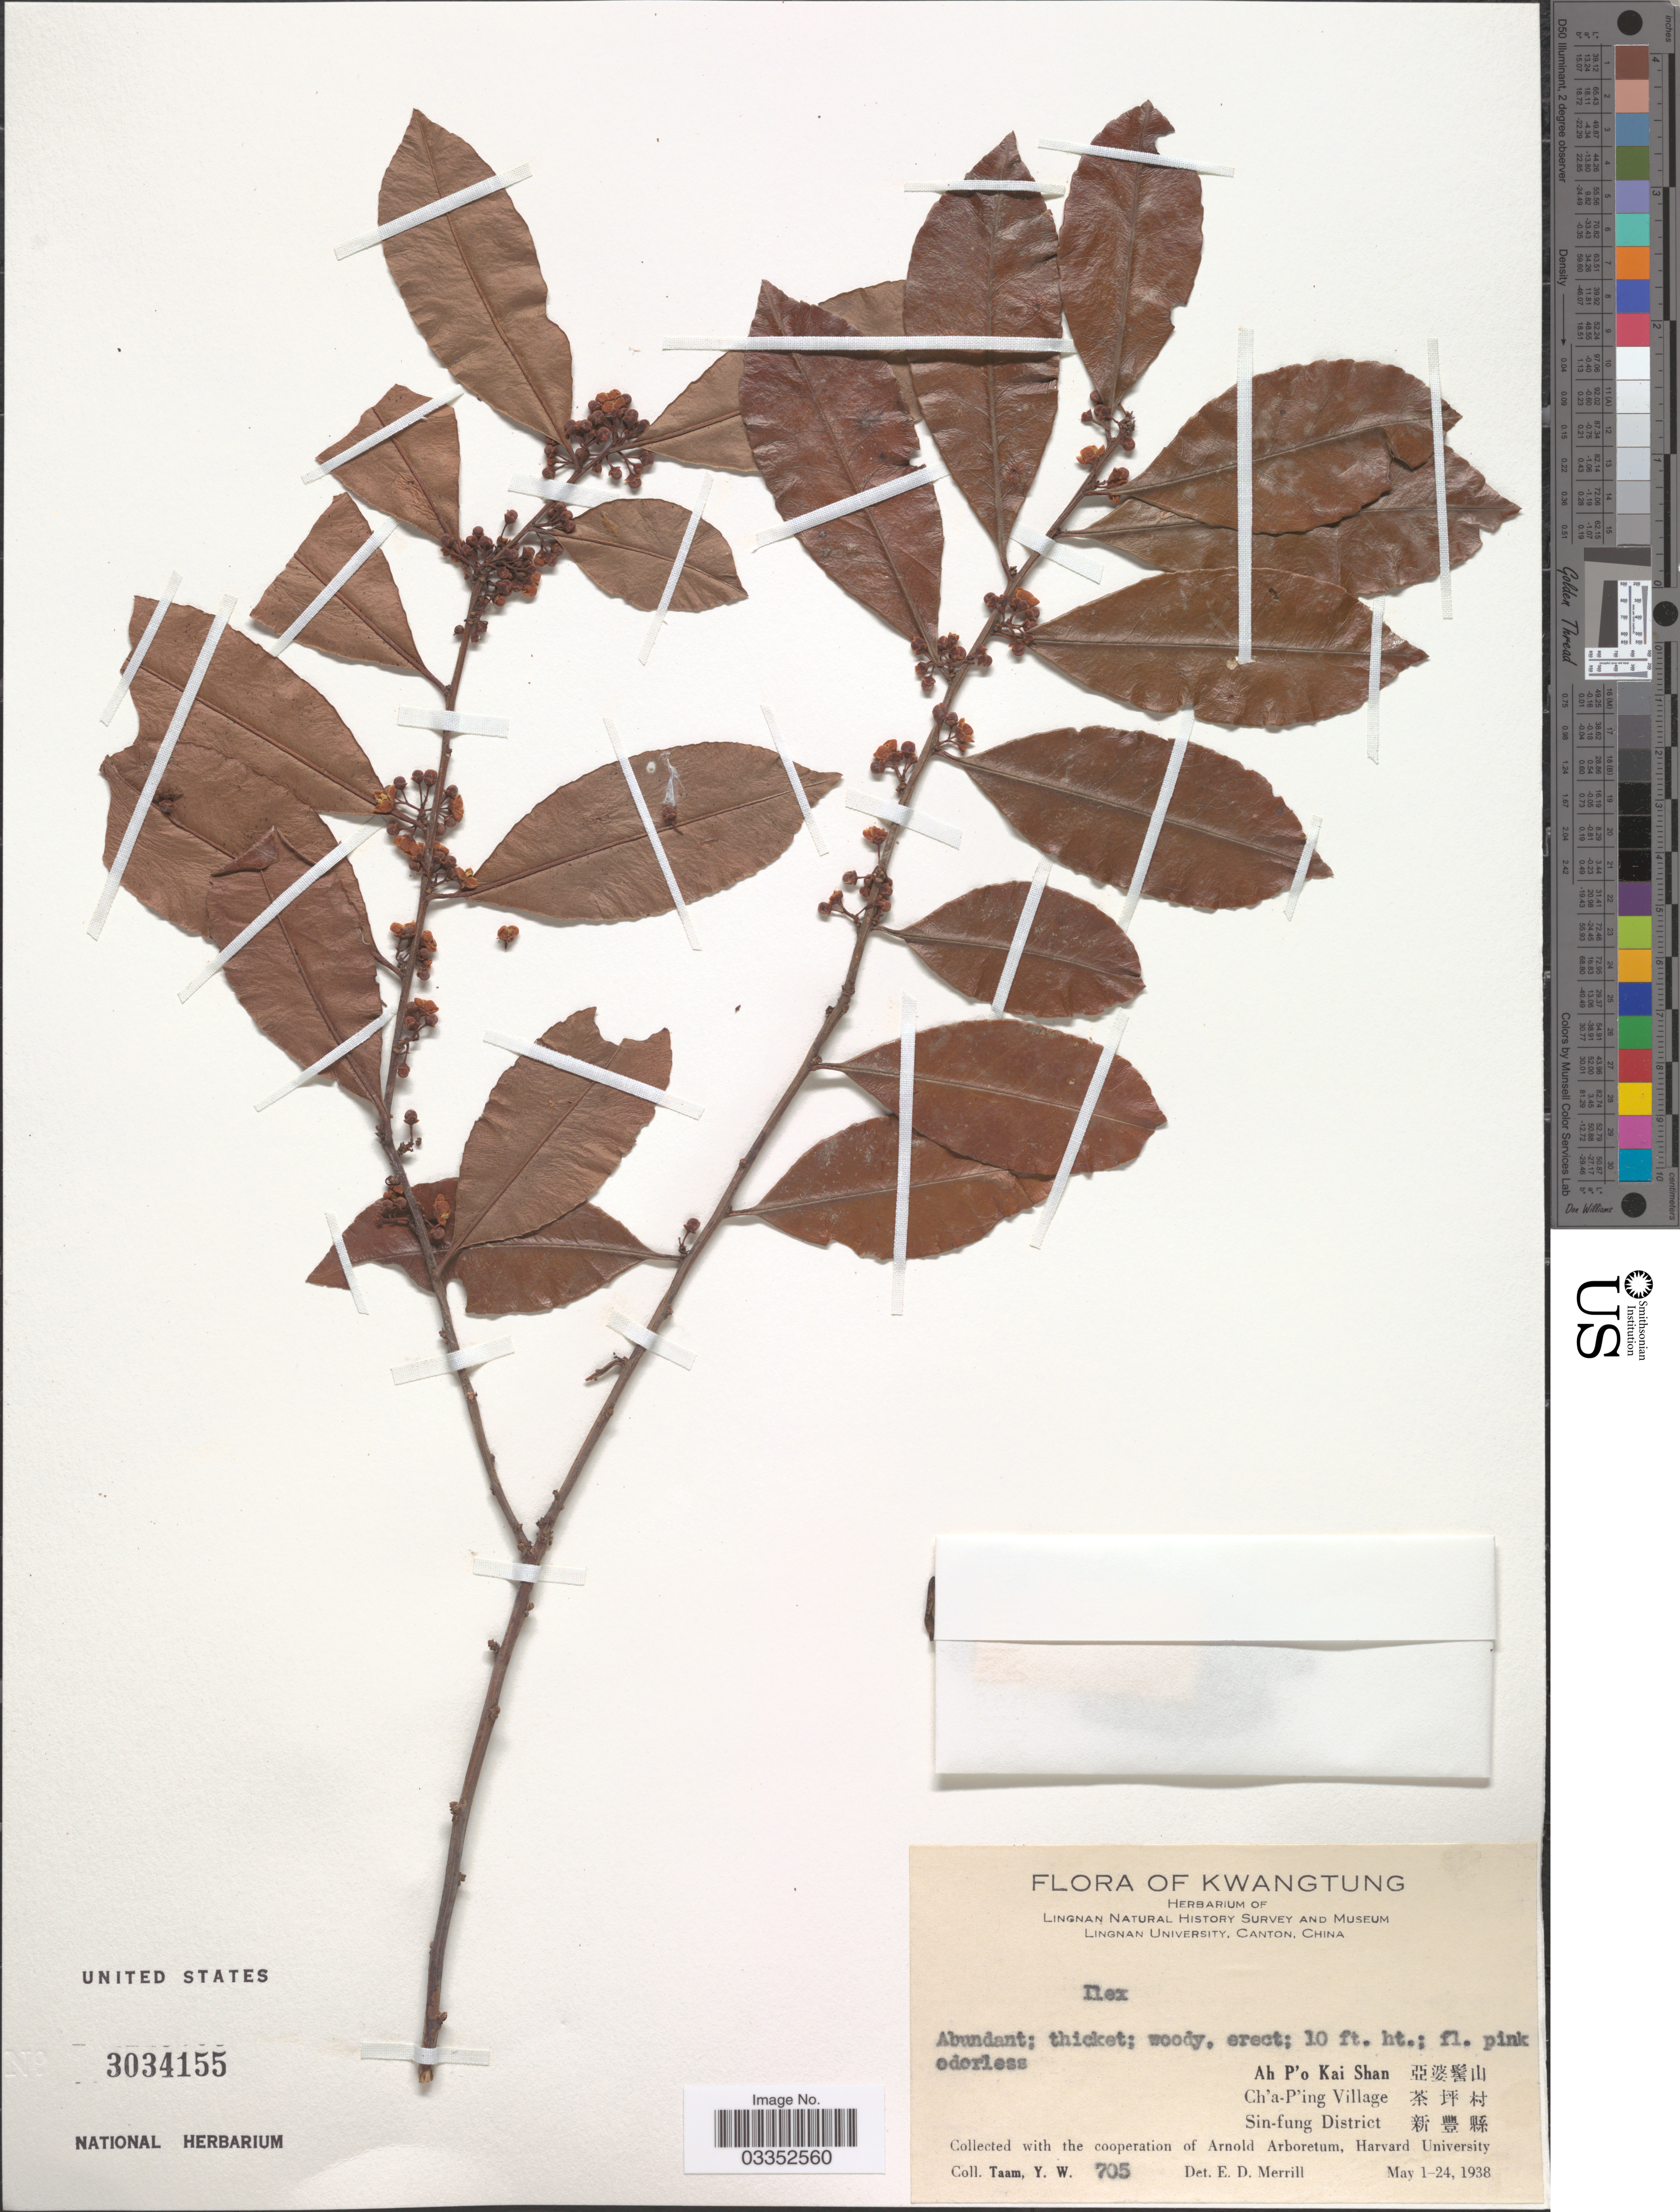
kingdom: Plantae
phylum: Tracheophyta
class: Magnoliopsida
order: Aquifoliales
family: Aquifoliaceae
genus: Ilex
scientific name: Ilex sp.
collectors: Y. W. Taam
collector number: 705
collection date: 1938-05-01/1938-05-24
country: China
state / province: Guangdong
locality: Kwangtung, Ah P'o Kai Shan X, Ch'a-P'ing Village X, Sin-fung District X.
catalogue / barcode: US 3034155